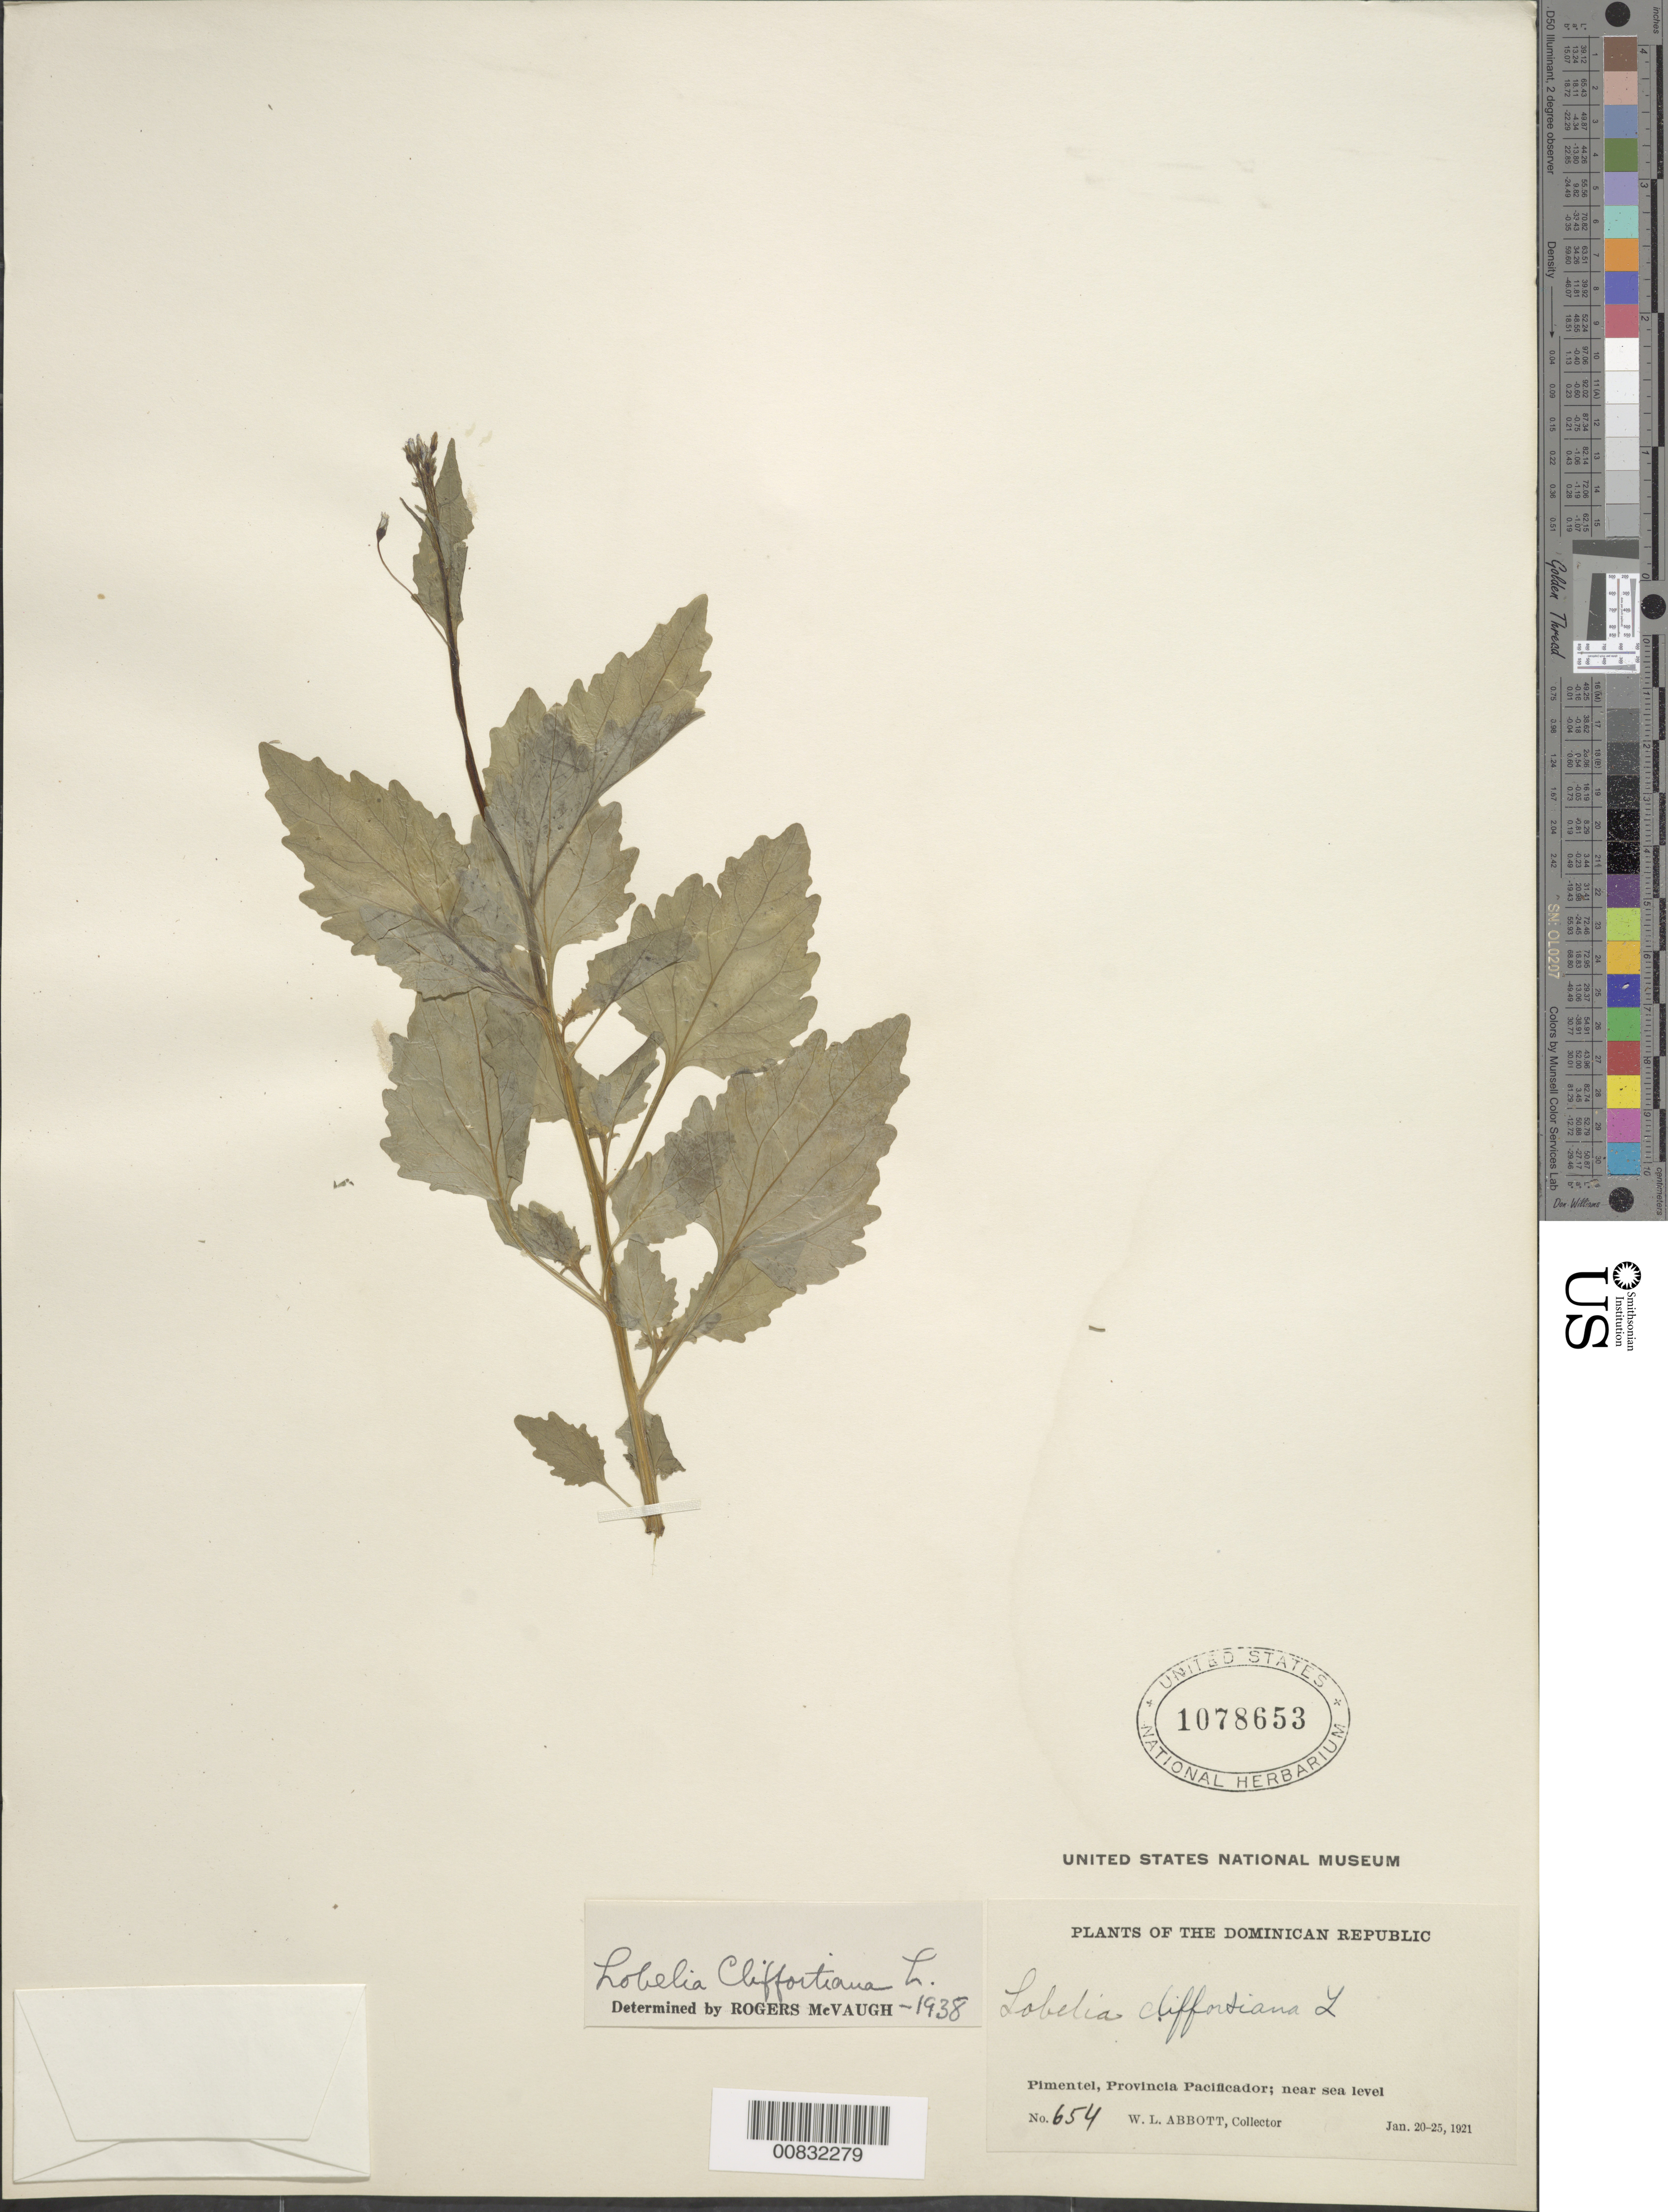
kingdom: Plantae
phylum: Tracheophyta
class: Magnoliopsida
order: Asterales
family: Campanulaceae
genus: Lobelia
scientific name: Lobelia cliffortiana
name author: L.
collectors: W. L. Abbott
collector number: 654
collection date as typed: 20 Jan 1921 to 25 Jan 1921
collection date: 1921-01-20/1921-01-25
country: Dominican Republic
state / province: Duarte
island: Hispaniola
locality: Pimentel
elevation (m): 0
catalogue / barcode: US 1078653